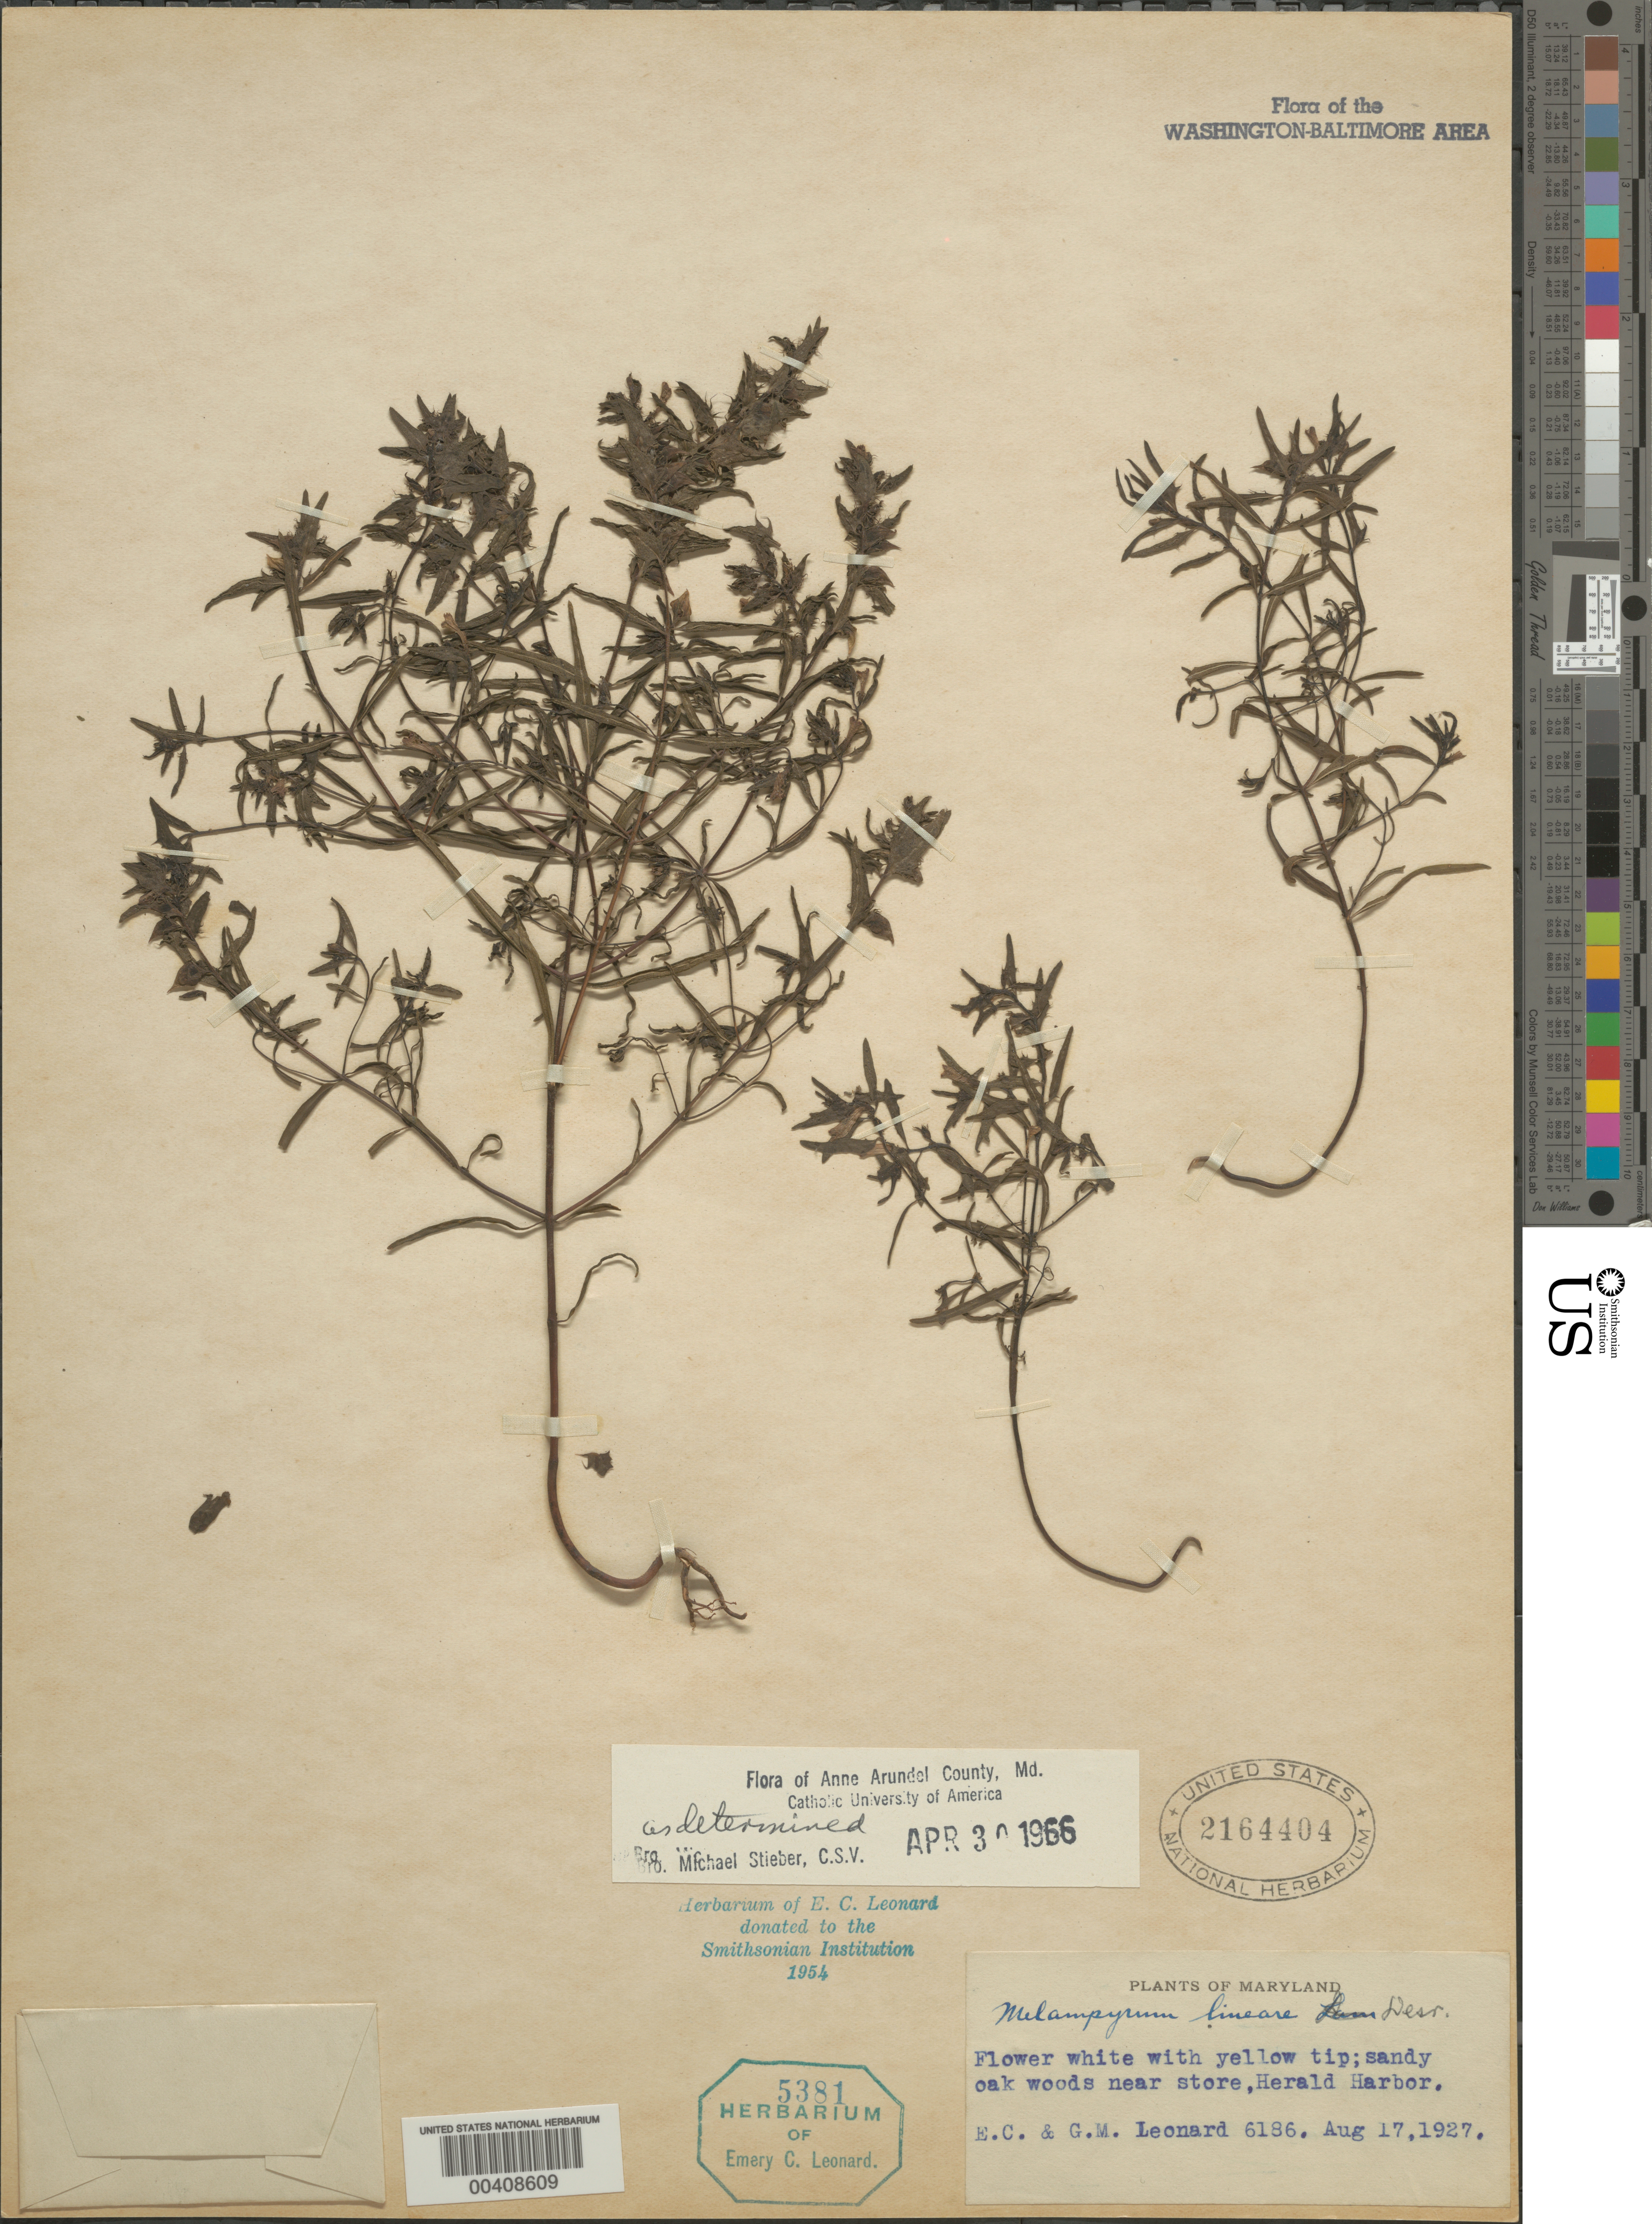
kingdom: Plantae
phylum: Tracheophyta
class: Magnoliopsida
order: Lamiales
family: Orobanchaceae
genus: Melampyrum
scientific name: Melampyrum lineare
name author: Desr.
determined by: Stieber, Bro. M.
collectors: E. C. Leonard & G. M. Leonard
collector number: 6186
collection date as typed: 17 Aug 1927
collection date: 1927-08-17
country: United States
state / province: Maryland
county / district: Anne Arundel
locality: Herald Harbor, near store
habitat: Sandy oak woods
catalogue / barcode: US 2164404